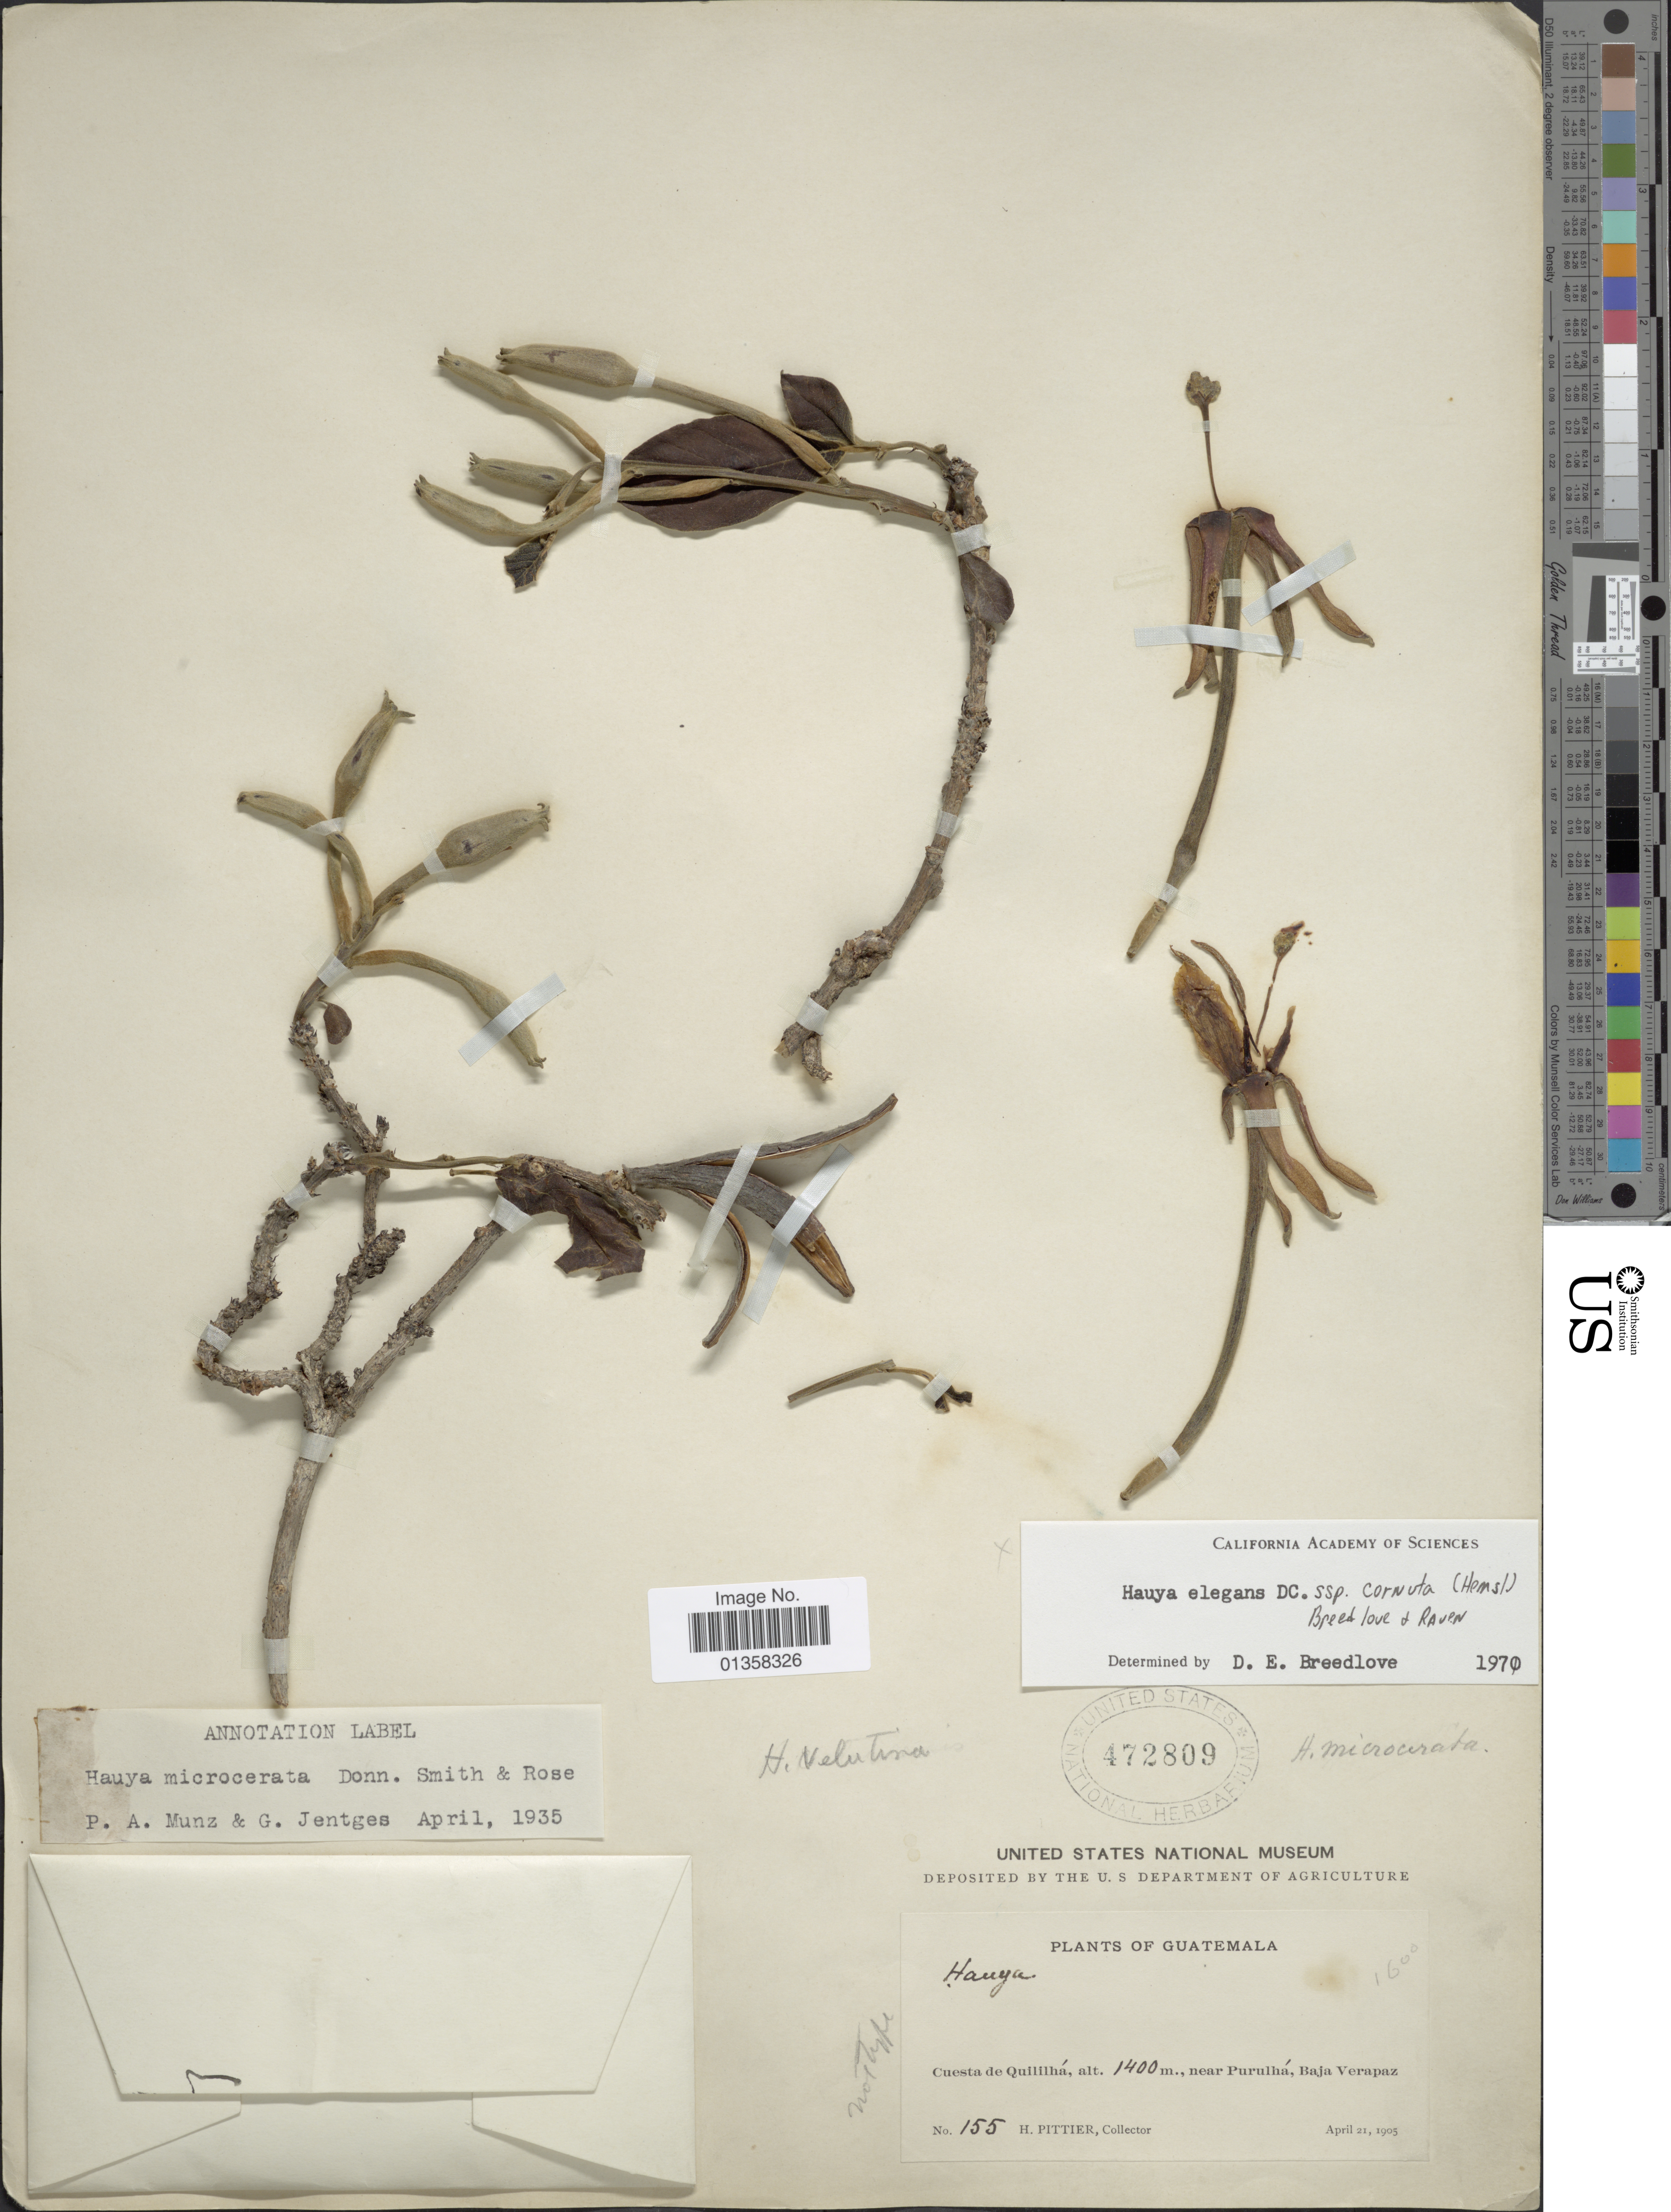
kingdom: Plantae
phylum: Tracheophyta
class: Magnoliopsida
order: Myrtales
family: Onagraceae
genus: Ludwigia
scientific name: Ludwigia hyssopifolia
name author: (G. Don) Exell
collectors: H. F. Pittier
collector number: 155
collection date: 1905-04-21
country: Guatemala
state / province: Baja Verapaz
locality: Cuesta de Quililhá, near Purulhá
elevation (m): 1400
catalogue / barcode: US 472809